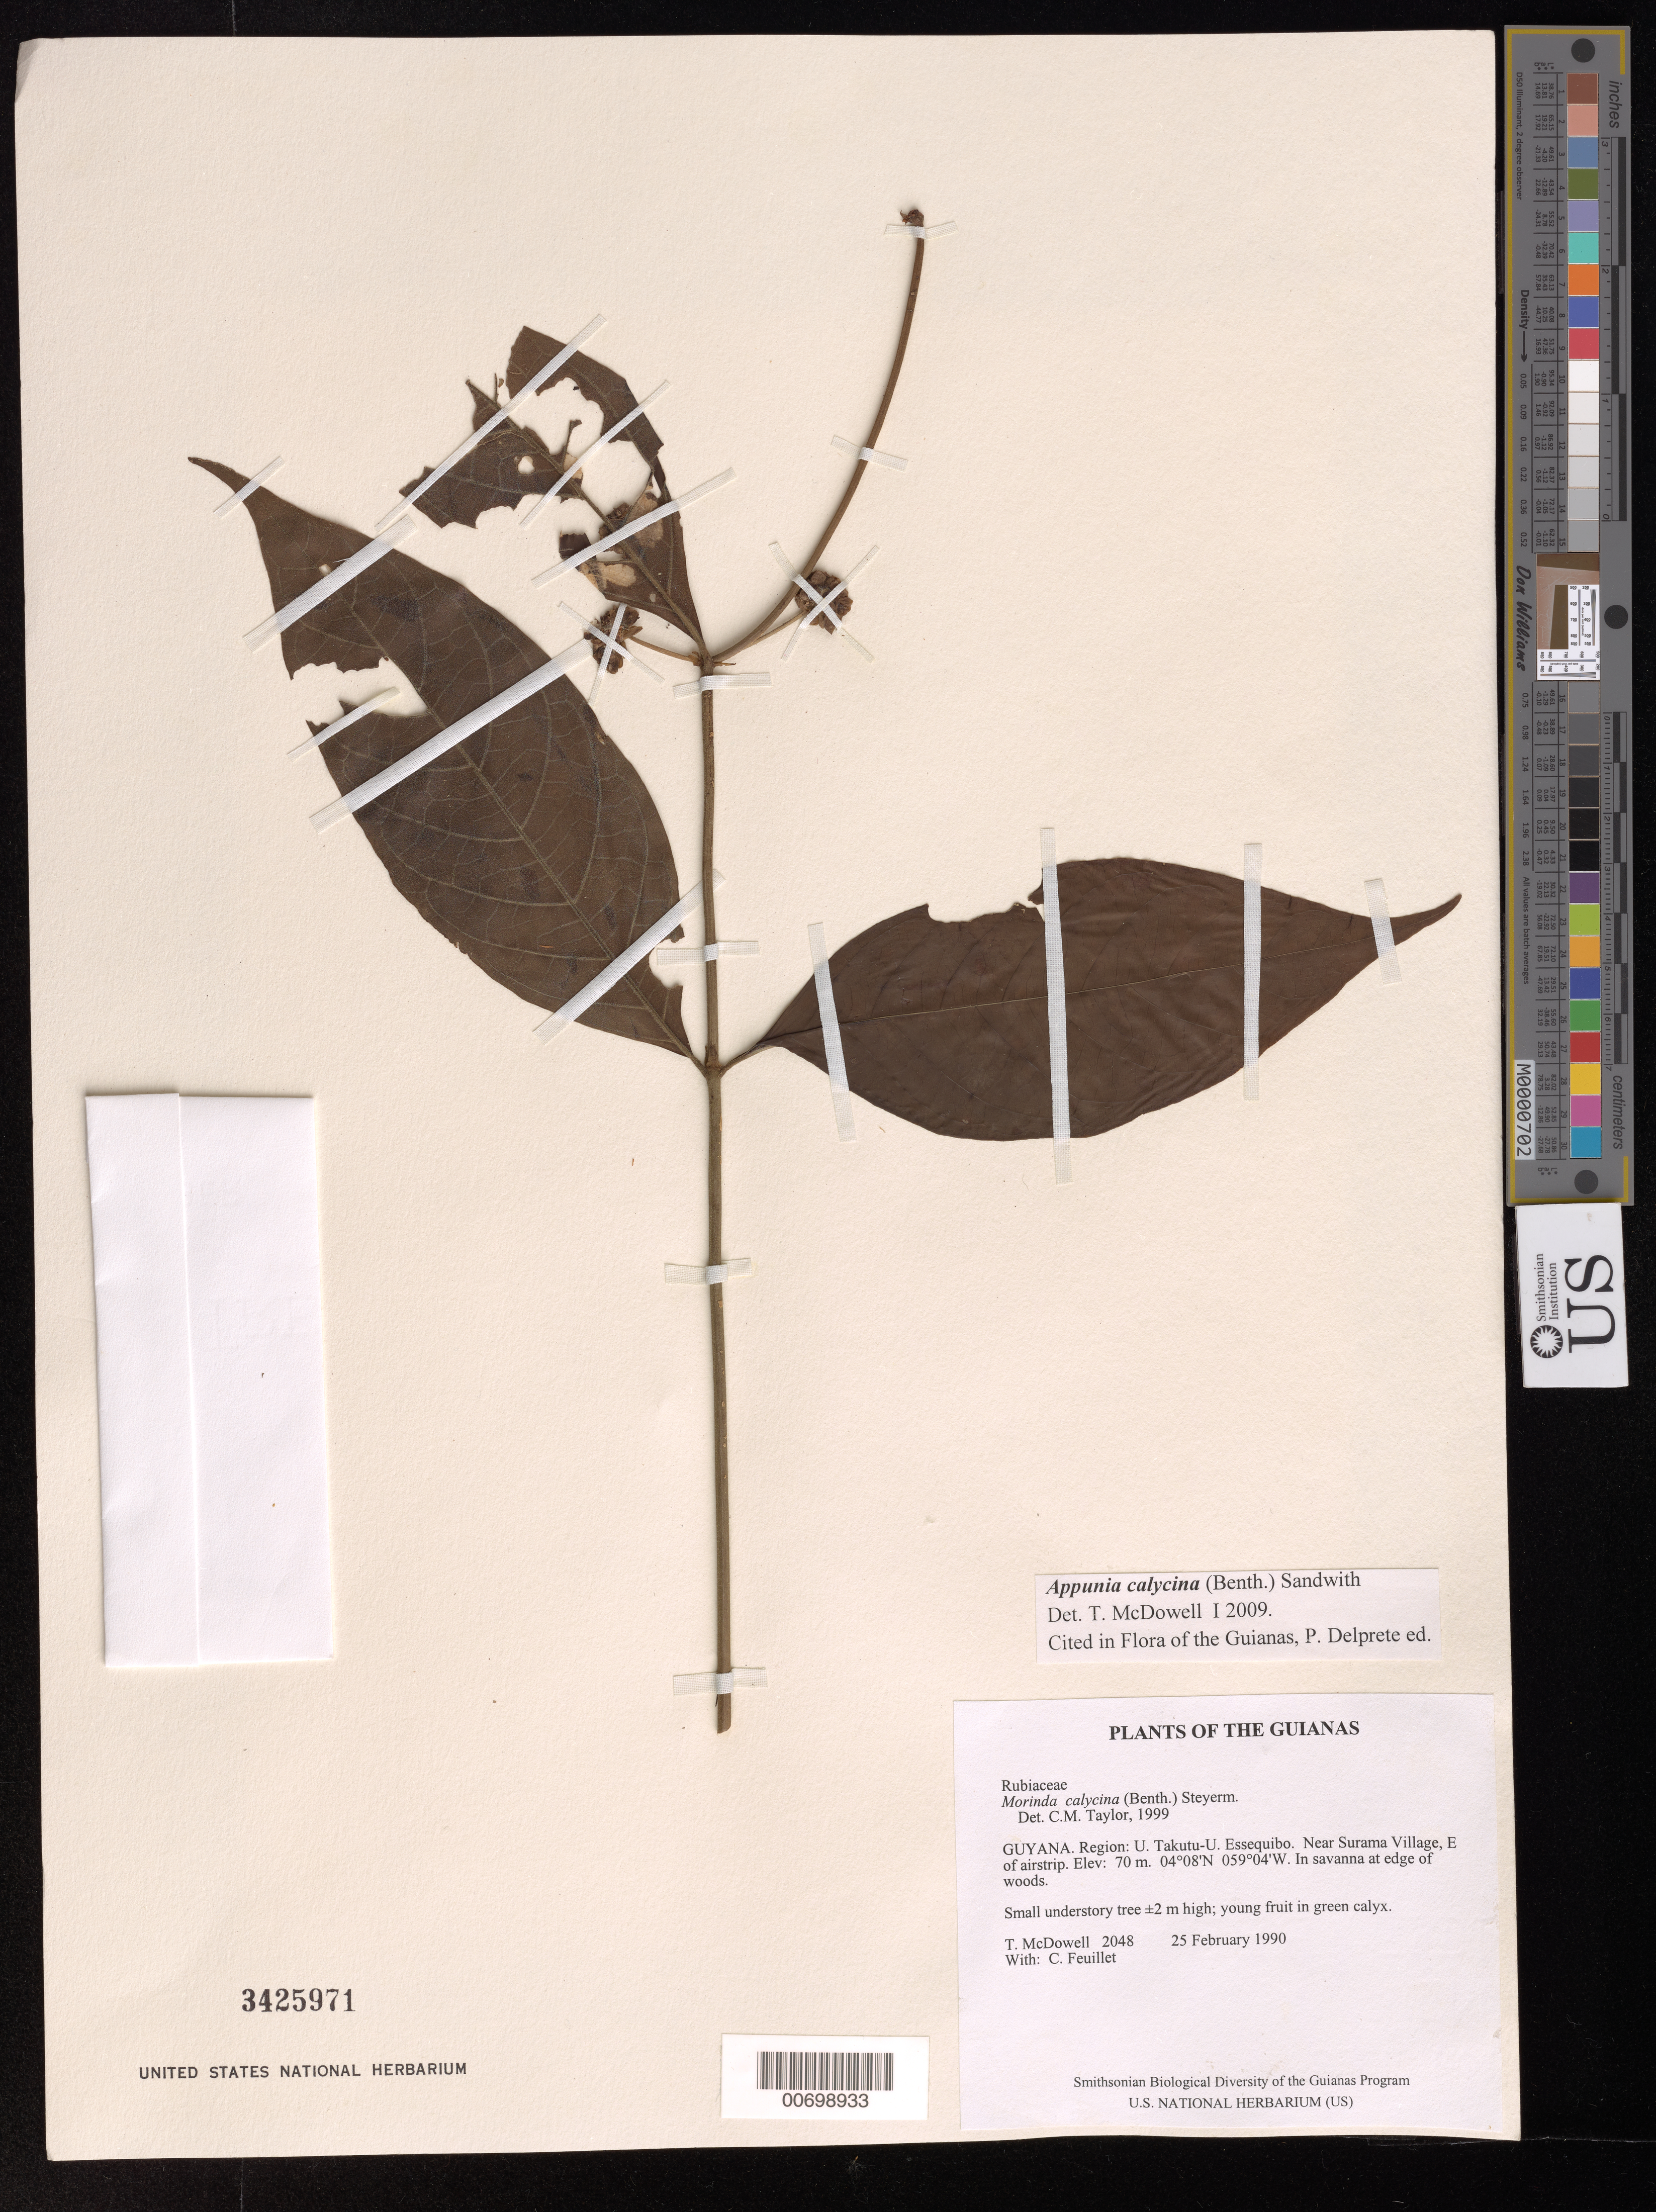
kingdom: Plantae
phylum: Tracheophyta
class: Magnoliopsida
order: Gentianales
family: Rubiaceae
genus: Appunia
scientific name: Appunia calycina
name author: (Benth.) Sandwith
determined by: McDowell, T.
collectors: T. McDowell & C. Feuillet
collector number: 2048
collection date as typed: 25 February 1990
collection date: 1990-02-25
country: Guyana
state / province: U. Takutu-U. Essequibo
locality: Near Surama Village, E of airstrip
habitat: In savanna at edge of woods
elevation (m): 70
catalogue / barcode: US 3425971